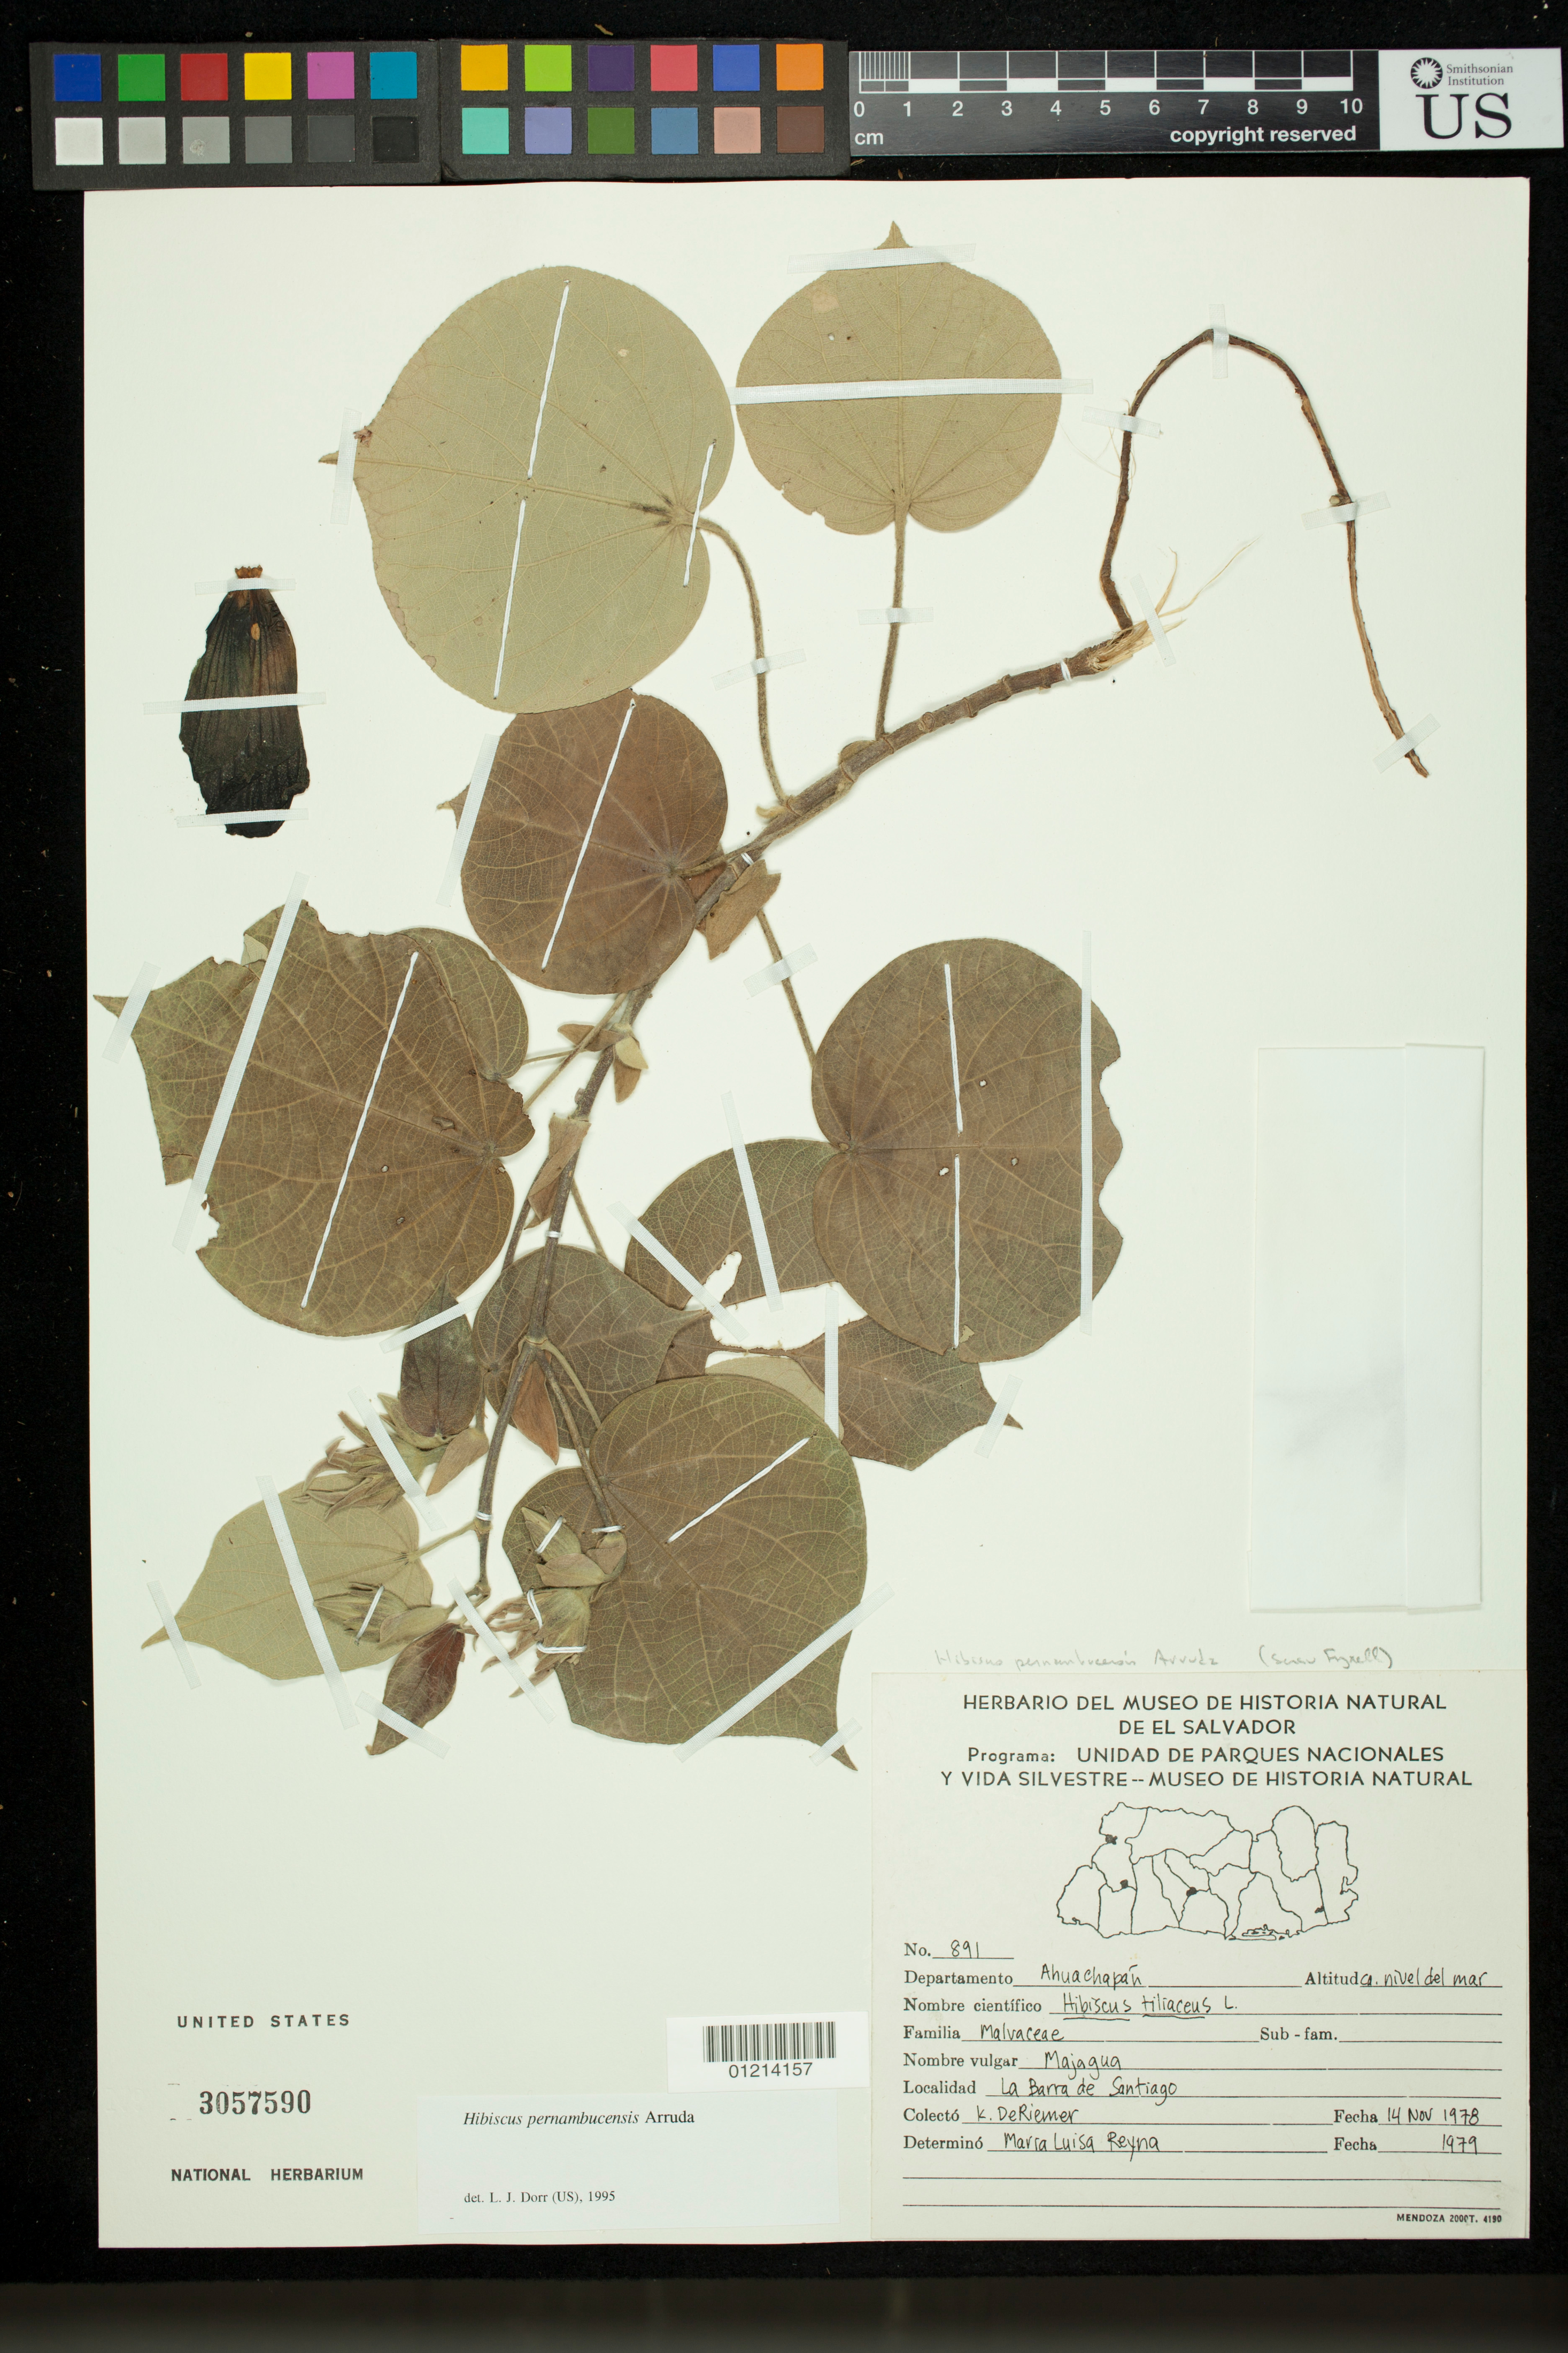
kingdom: Plantae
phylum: Tracheophyta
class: Magnoliopsida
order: Malvales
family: Malvaceae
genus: Talipariti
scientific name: Talipariti tiliaceum var. pernambucense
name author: (Arruda) Fryxell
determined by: Dorr, Laurence J., Curator (BOT), Smithsonian Institution - National Museum of Natural History (UNITED STATES)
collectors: K. DeRiemer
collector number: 891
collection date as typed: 14 Nov 1978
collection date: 1978-11-14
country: El Salvador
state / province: Ahuachapán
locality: La Barra de Santiago.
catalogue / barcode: US 3057590